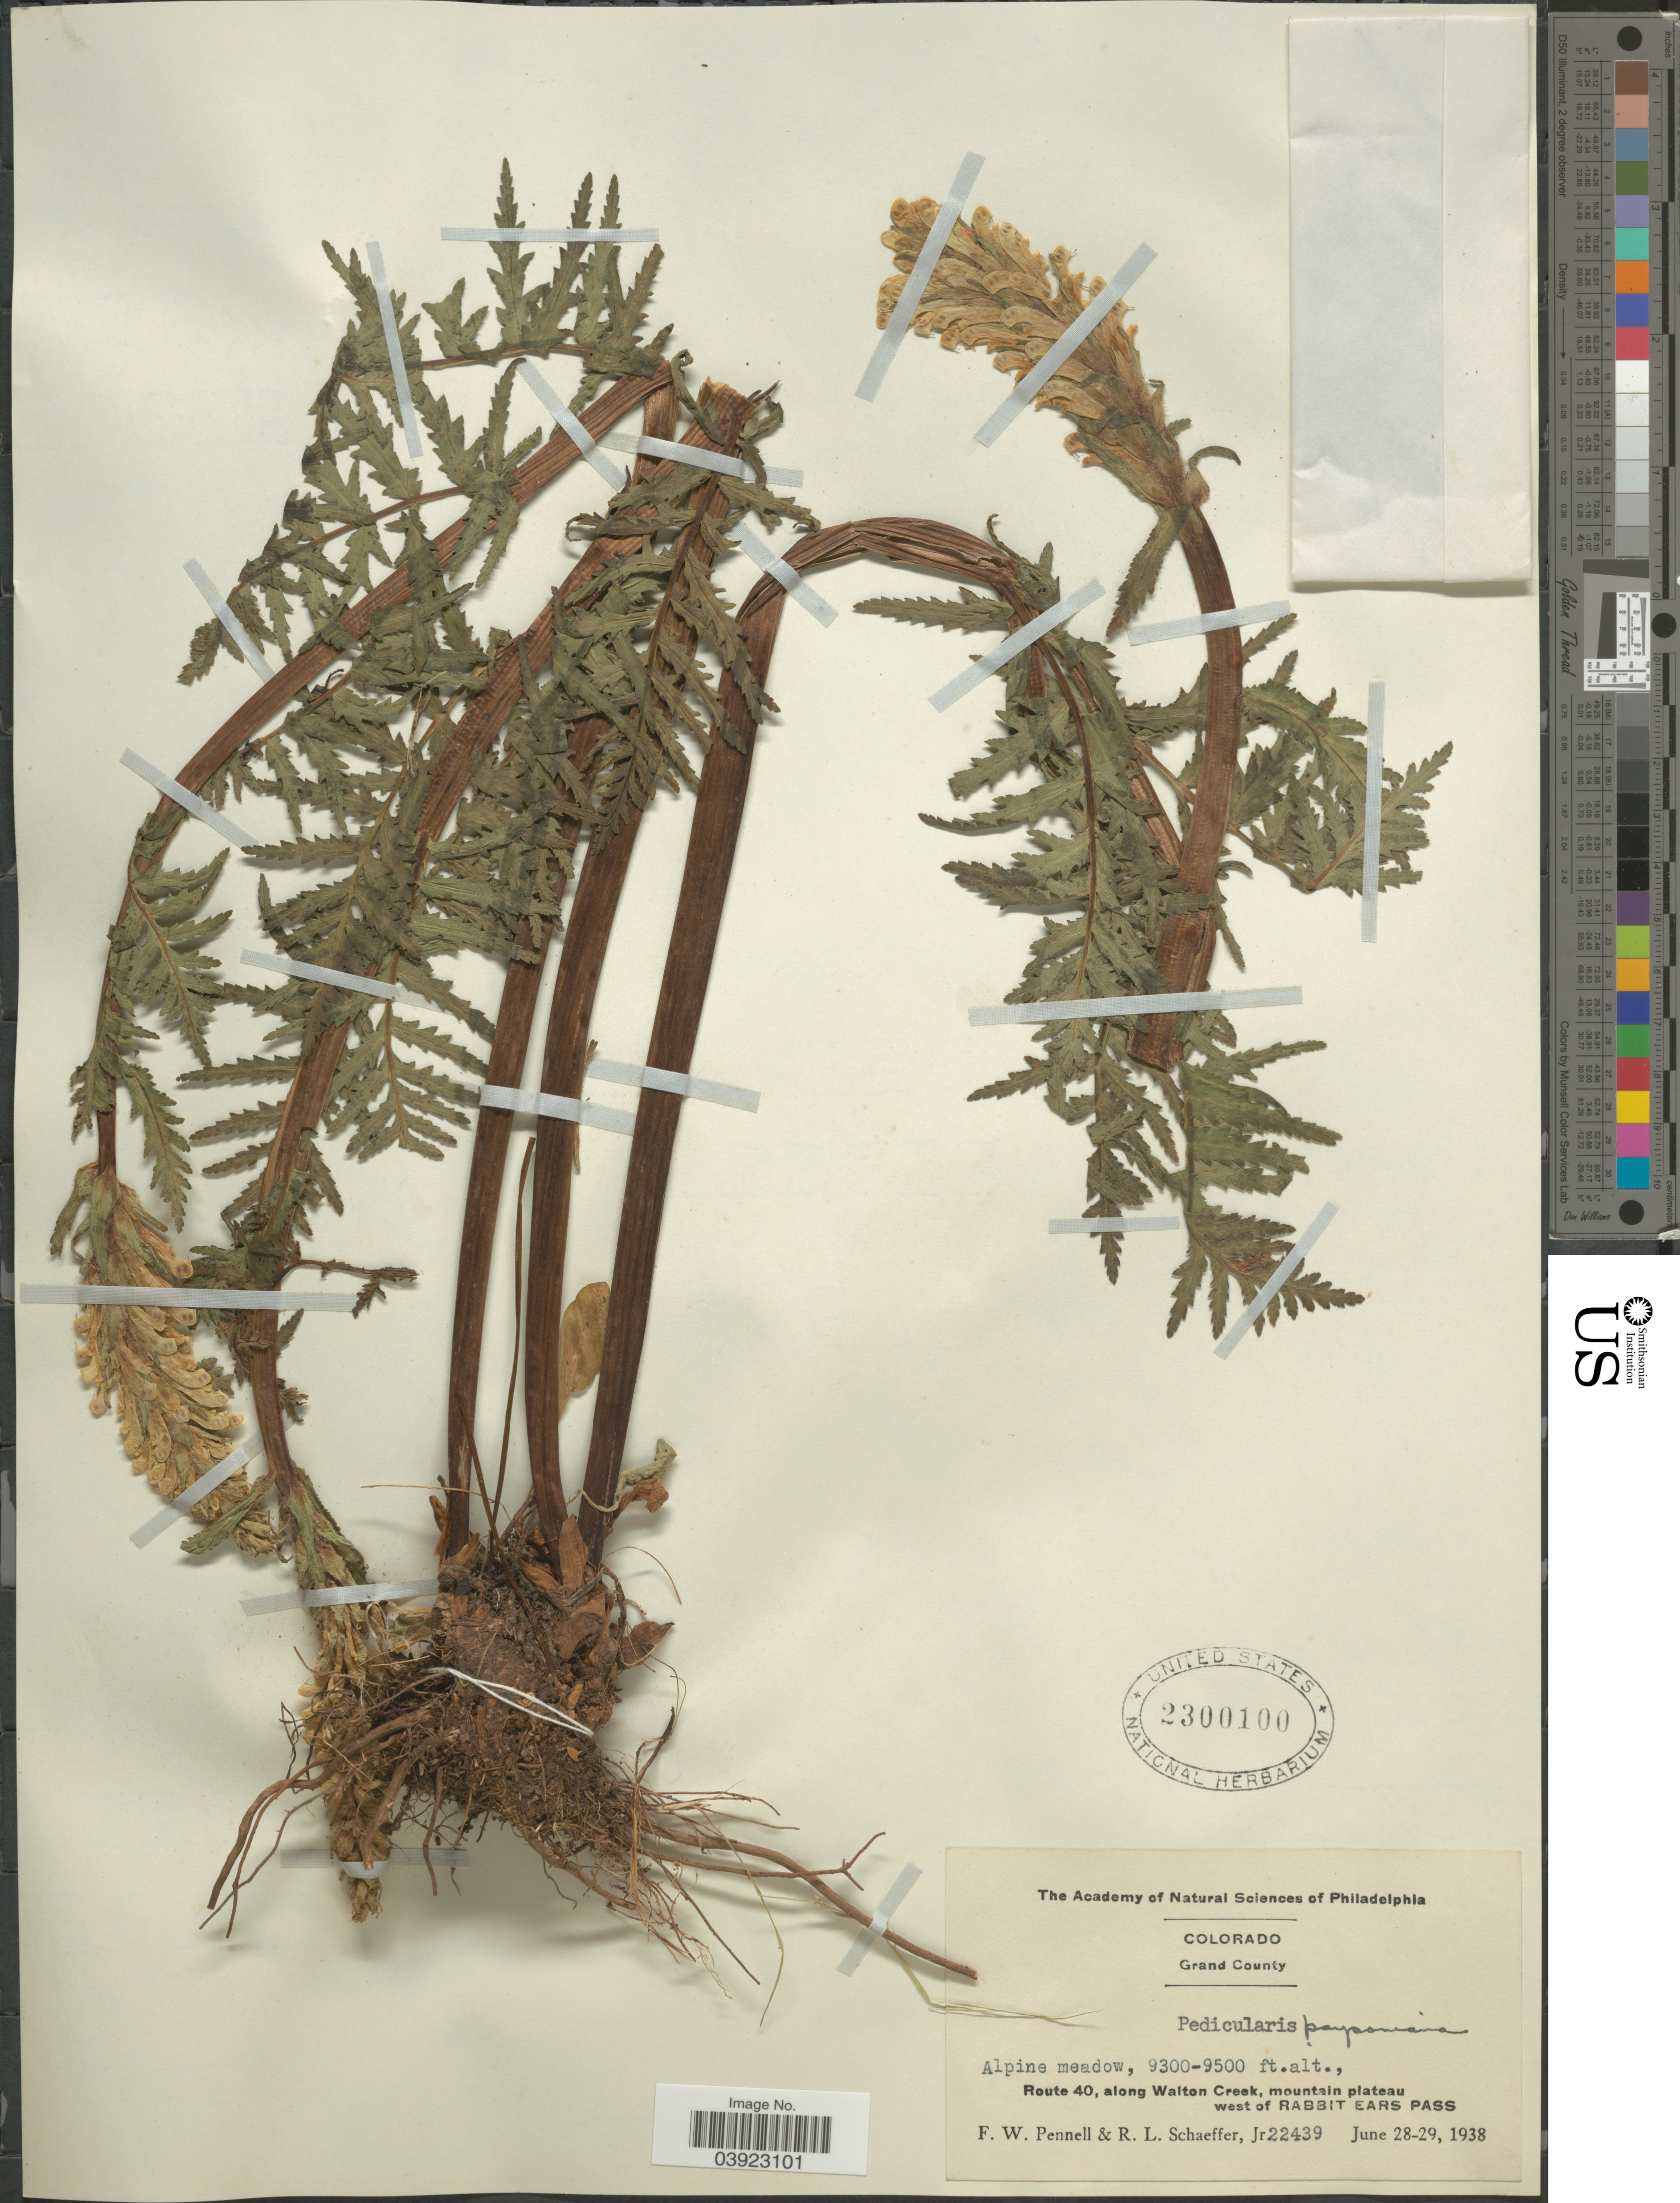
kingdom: Plantae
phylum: Tracheophyta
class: Magnoliopsida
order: Lamiales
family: Orobanchaceae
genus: Pedicularis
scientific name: Pedicularis paysoniana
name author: Pennell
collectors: F. W. Pennell & R. L. Schaeffer Jr.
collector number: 22439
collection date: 1938-06-28/1938-06-29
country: United States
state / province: Colorado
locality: Grand County. Route 40, along Walton Creek, mountain plateau. West of Rabbit Ears Pass.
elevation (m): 2835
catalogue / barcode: US 2300100